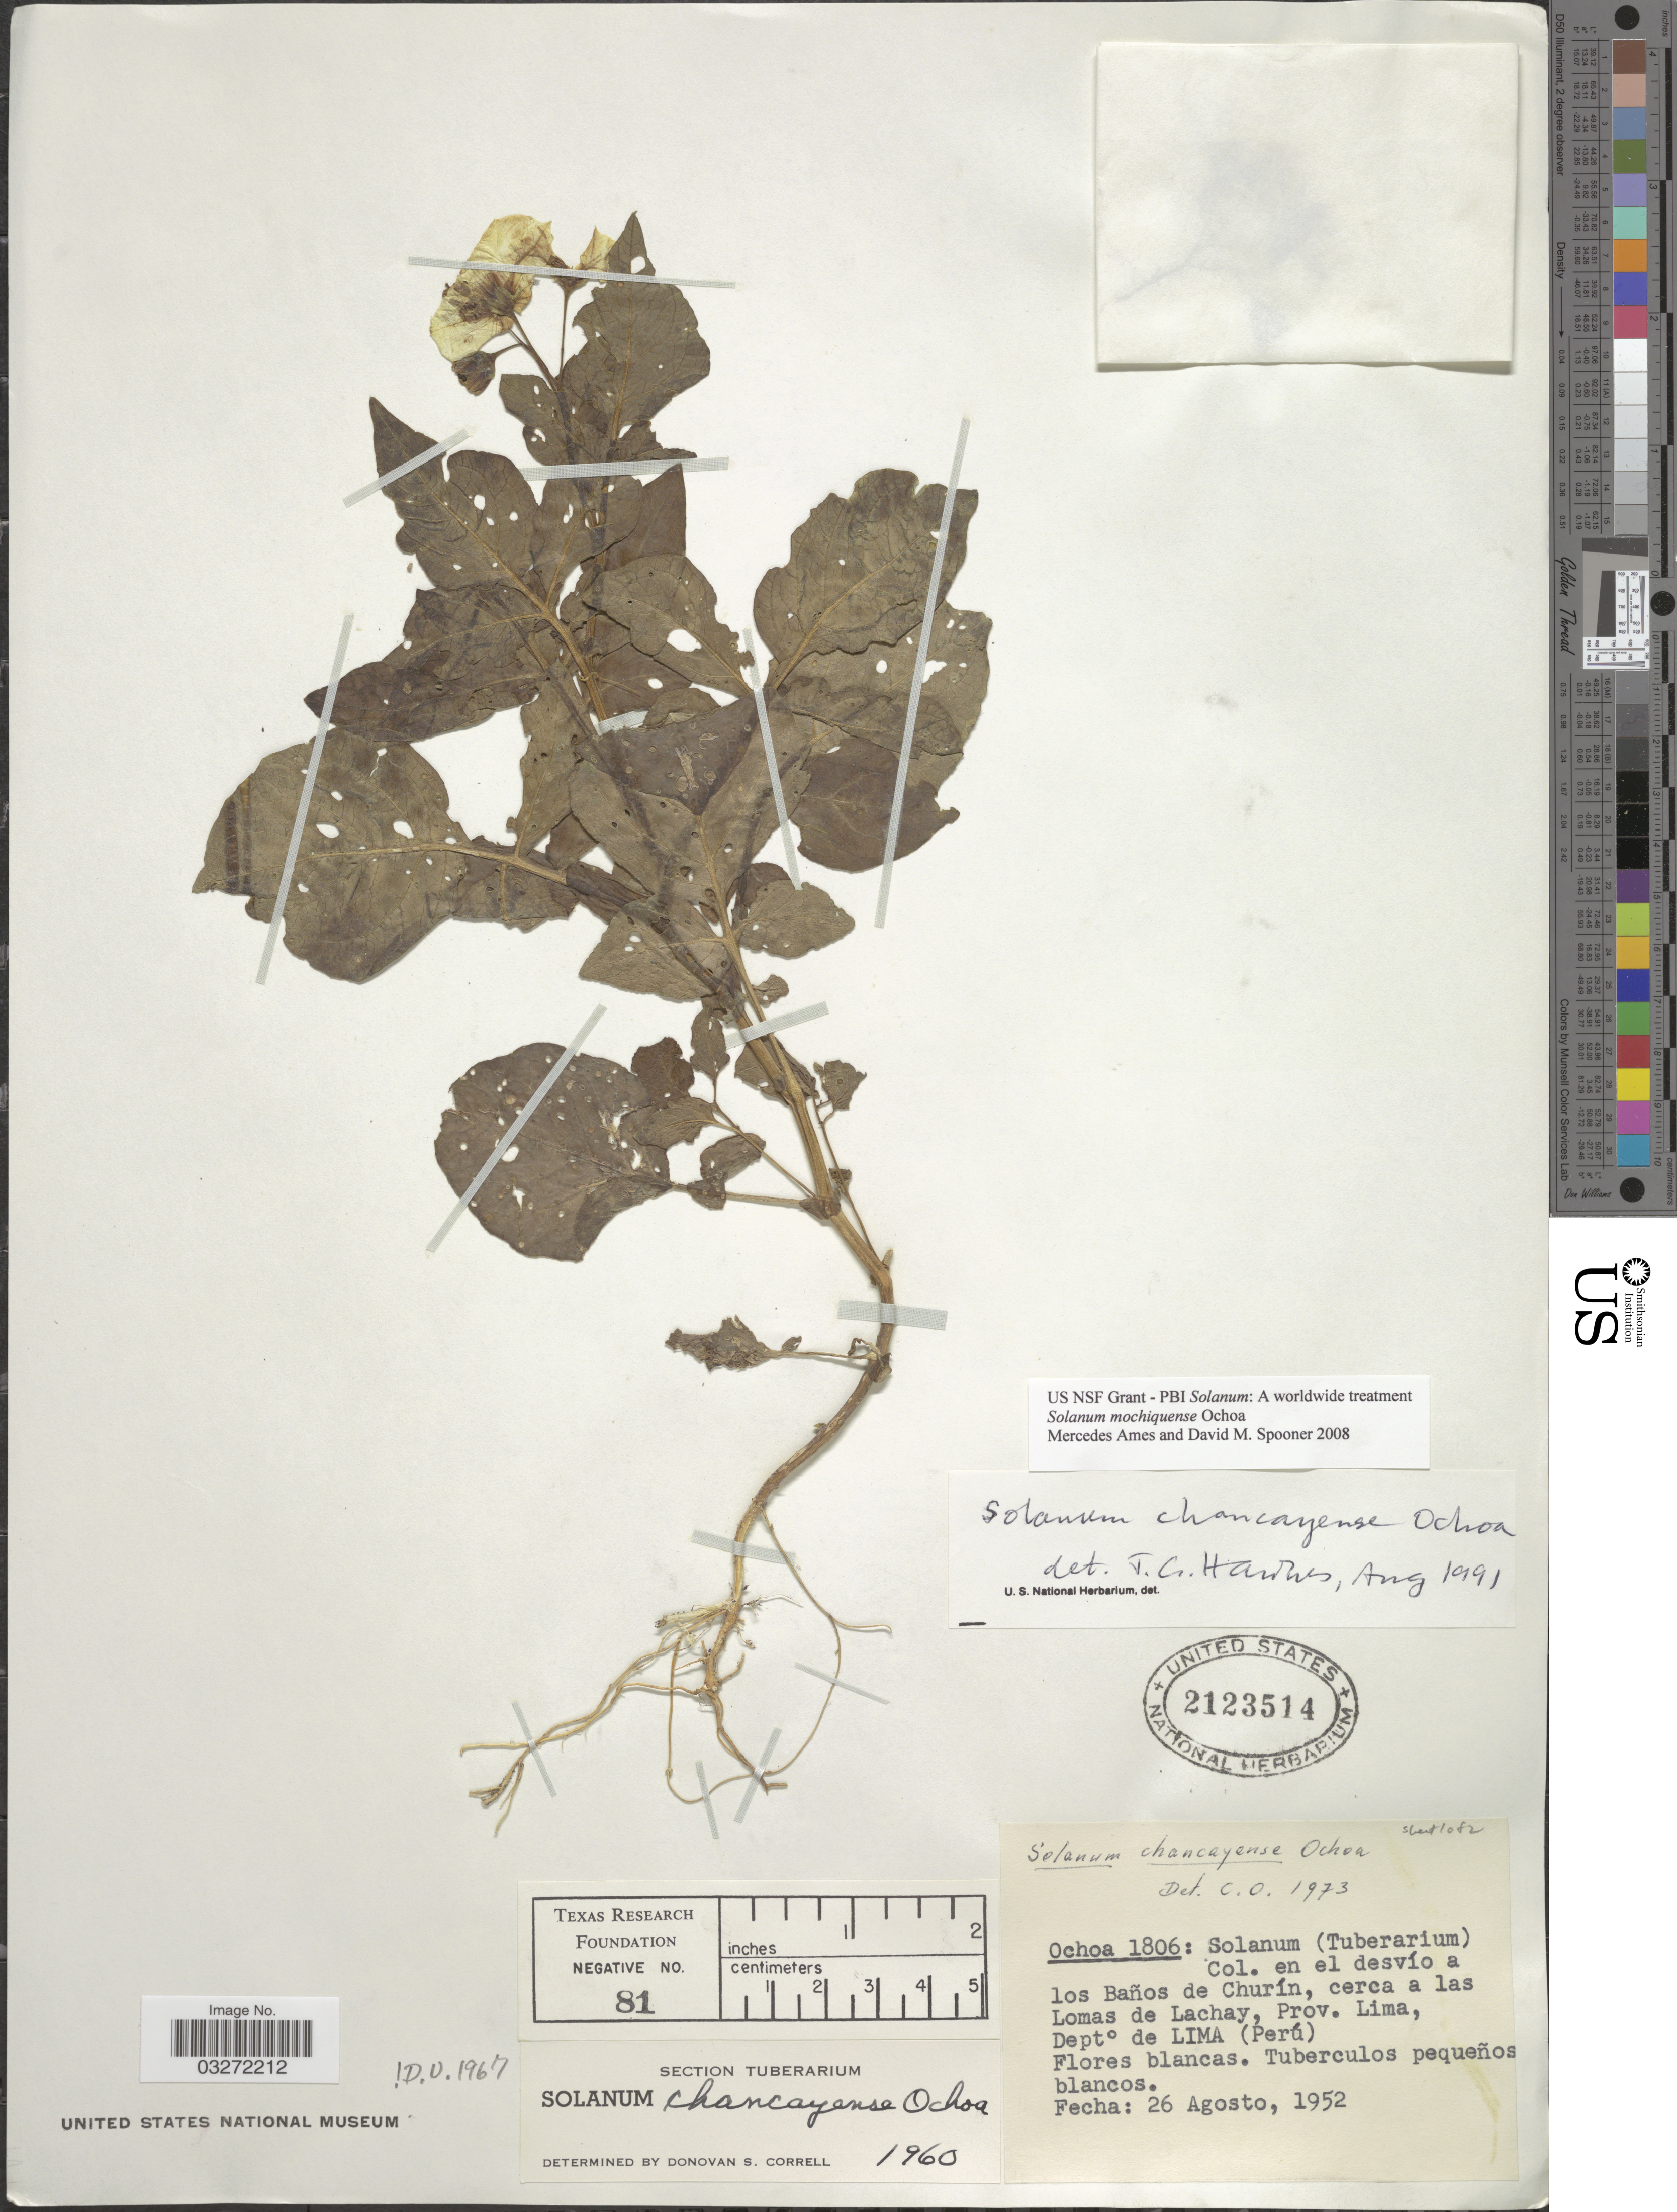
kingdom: Plantae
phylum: Tracheophyta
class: Magnoliopsida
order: Solanales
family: Solanaceae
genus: Solanum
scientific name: Solanum mochiquense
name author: Ochoa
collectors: -. Ochoa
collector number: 1806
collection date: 1952-08-26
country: Peru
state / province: Lima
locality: Col. en el desvío a los Baños de Churín, cerca a las Lomas de Lachay, Prov. Lima, Dept° de Lima.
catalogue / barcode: US 2123514